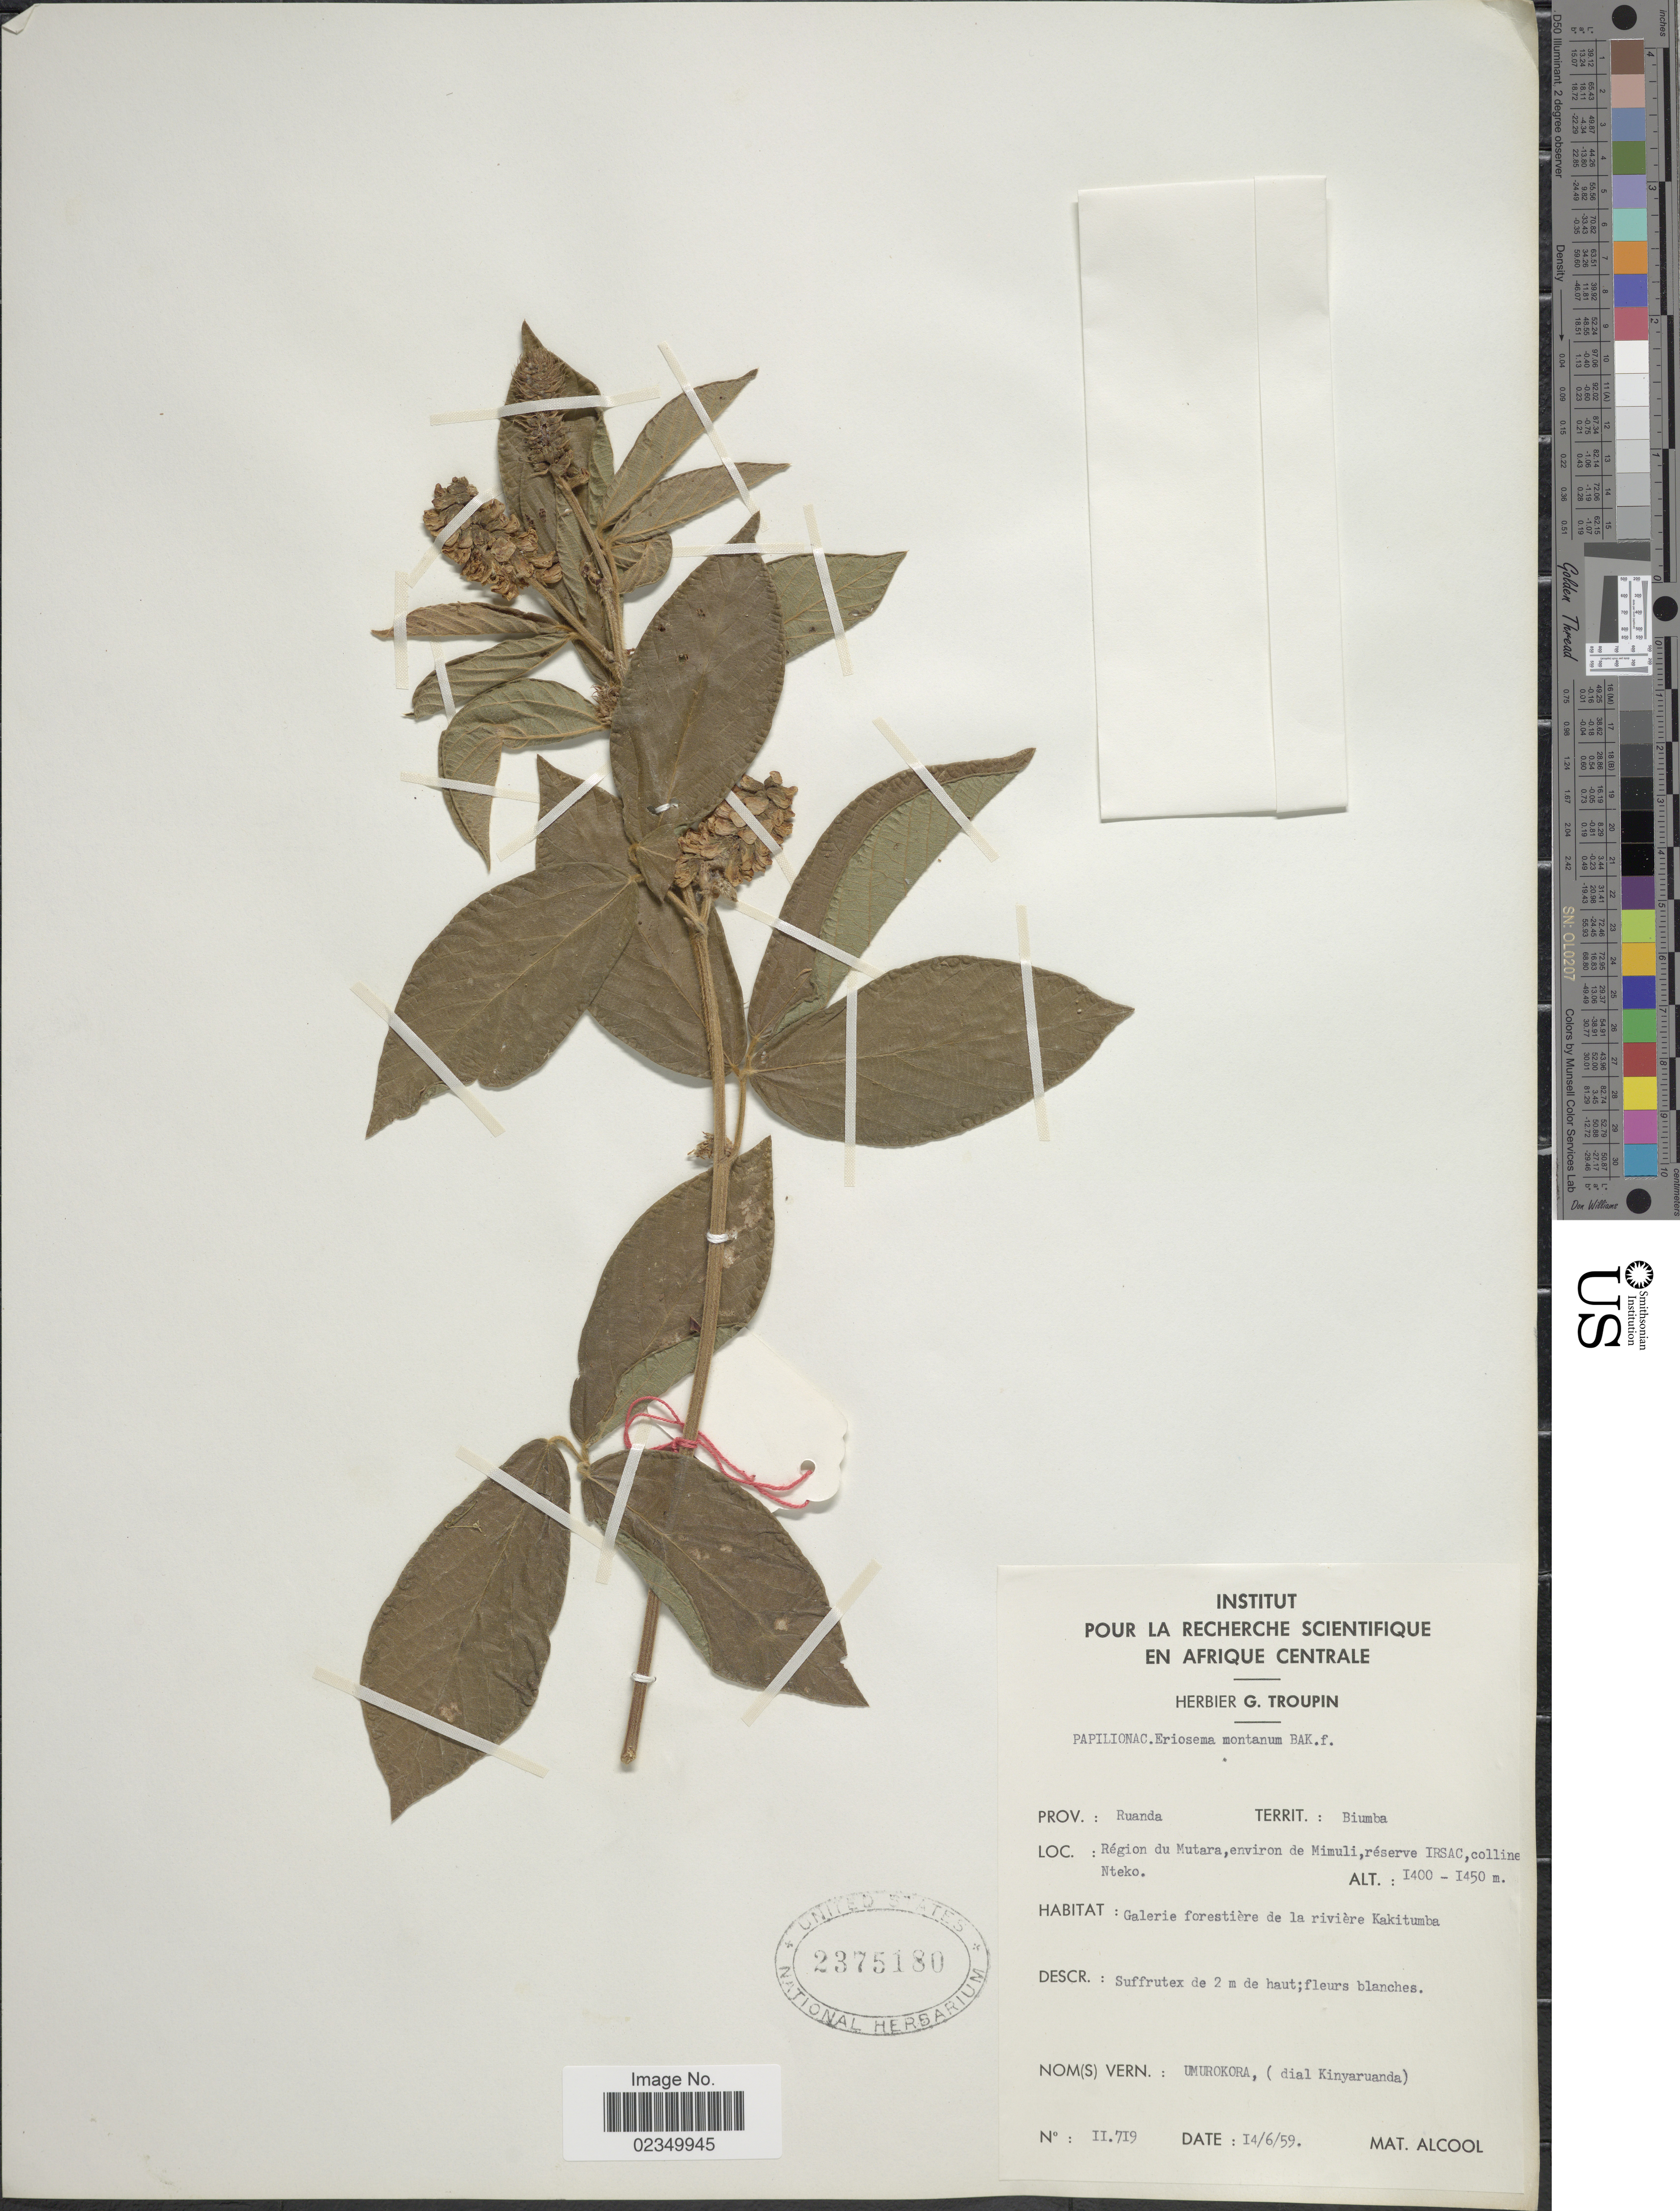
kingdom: Plantae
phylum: Tracheophyta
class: Magnoliopsida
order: Fabales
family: Fabaceae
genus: Eriosema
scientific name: Eriosema montanum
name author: Baker f.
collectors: M. Alcool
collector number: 11719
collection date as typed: Transcribed d/m/y: 14/6/59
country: Rwanda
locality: Prov.: Ruanda, Territ.: Biumba. Region du Mutara, environ de Mimuli, reserve IRSAC, colline Nteko.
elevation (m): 1400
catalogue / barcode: US 2375180